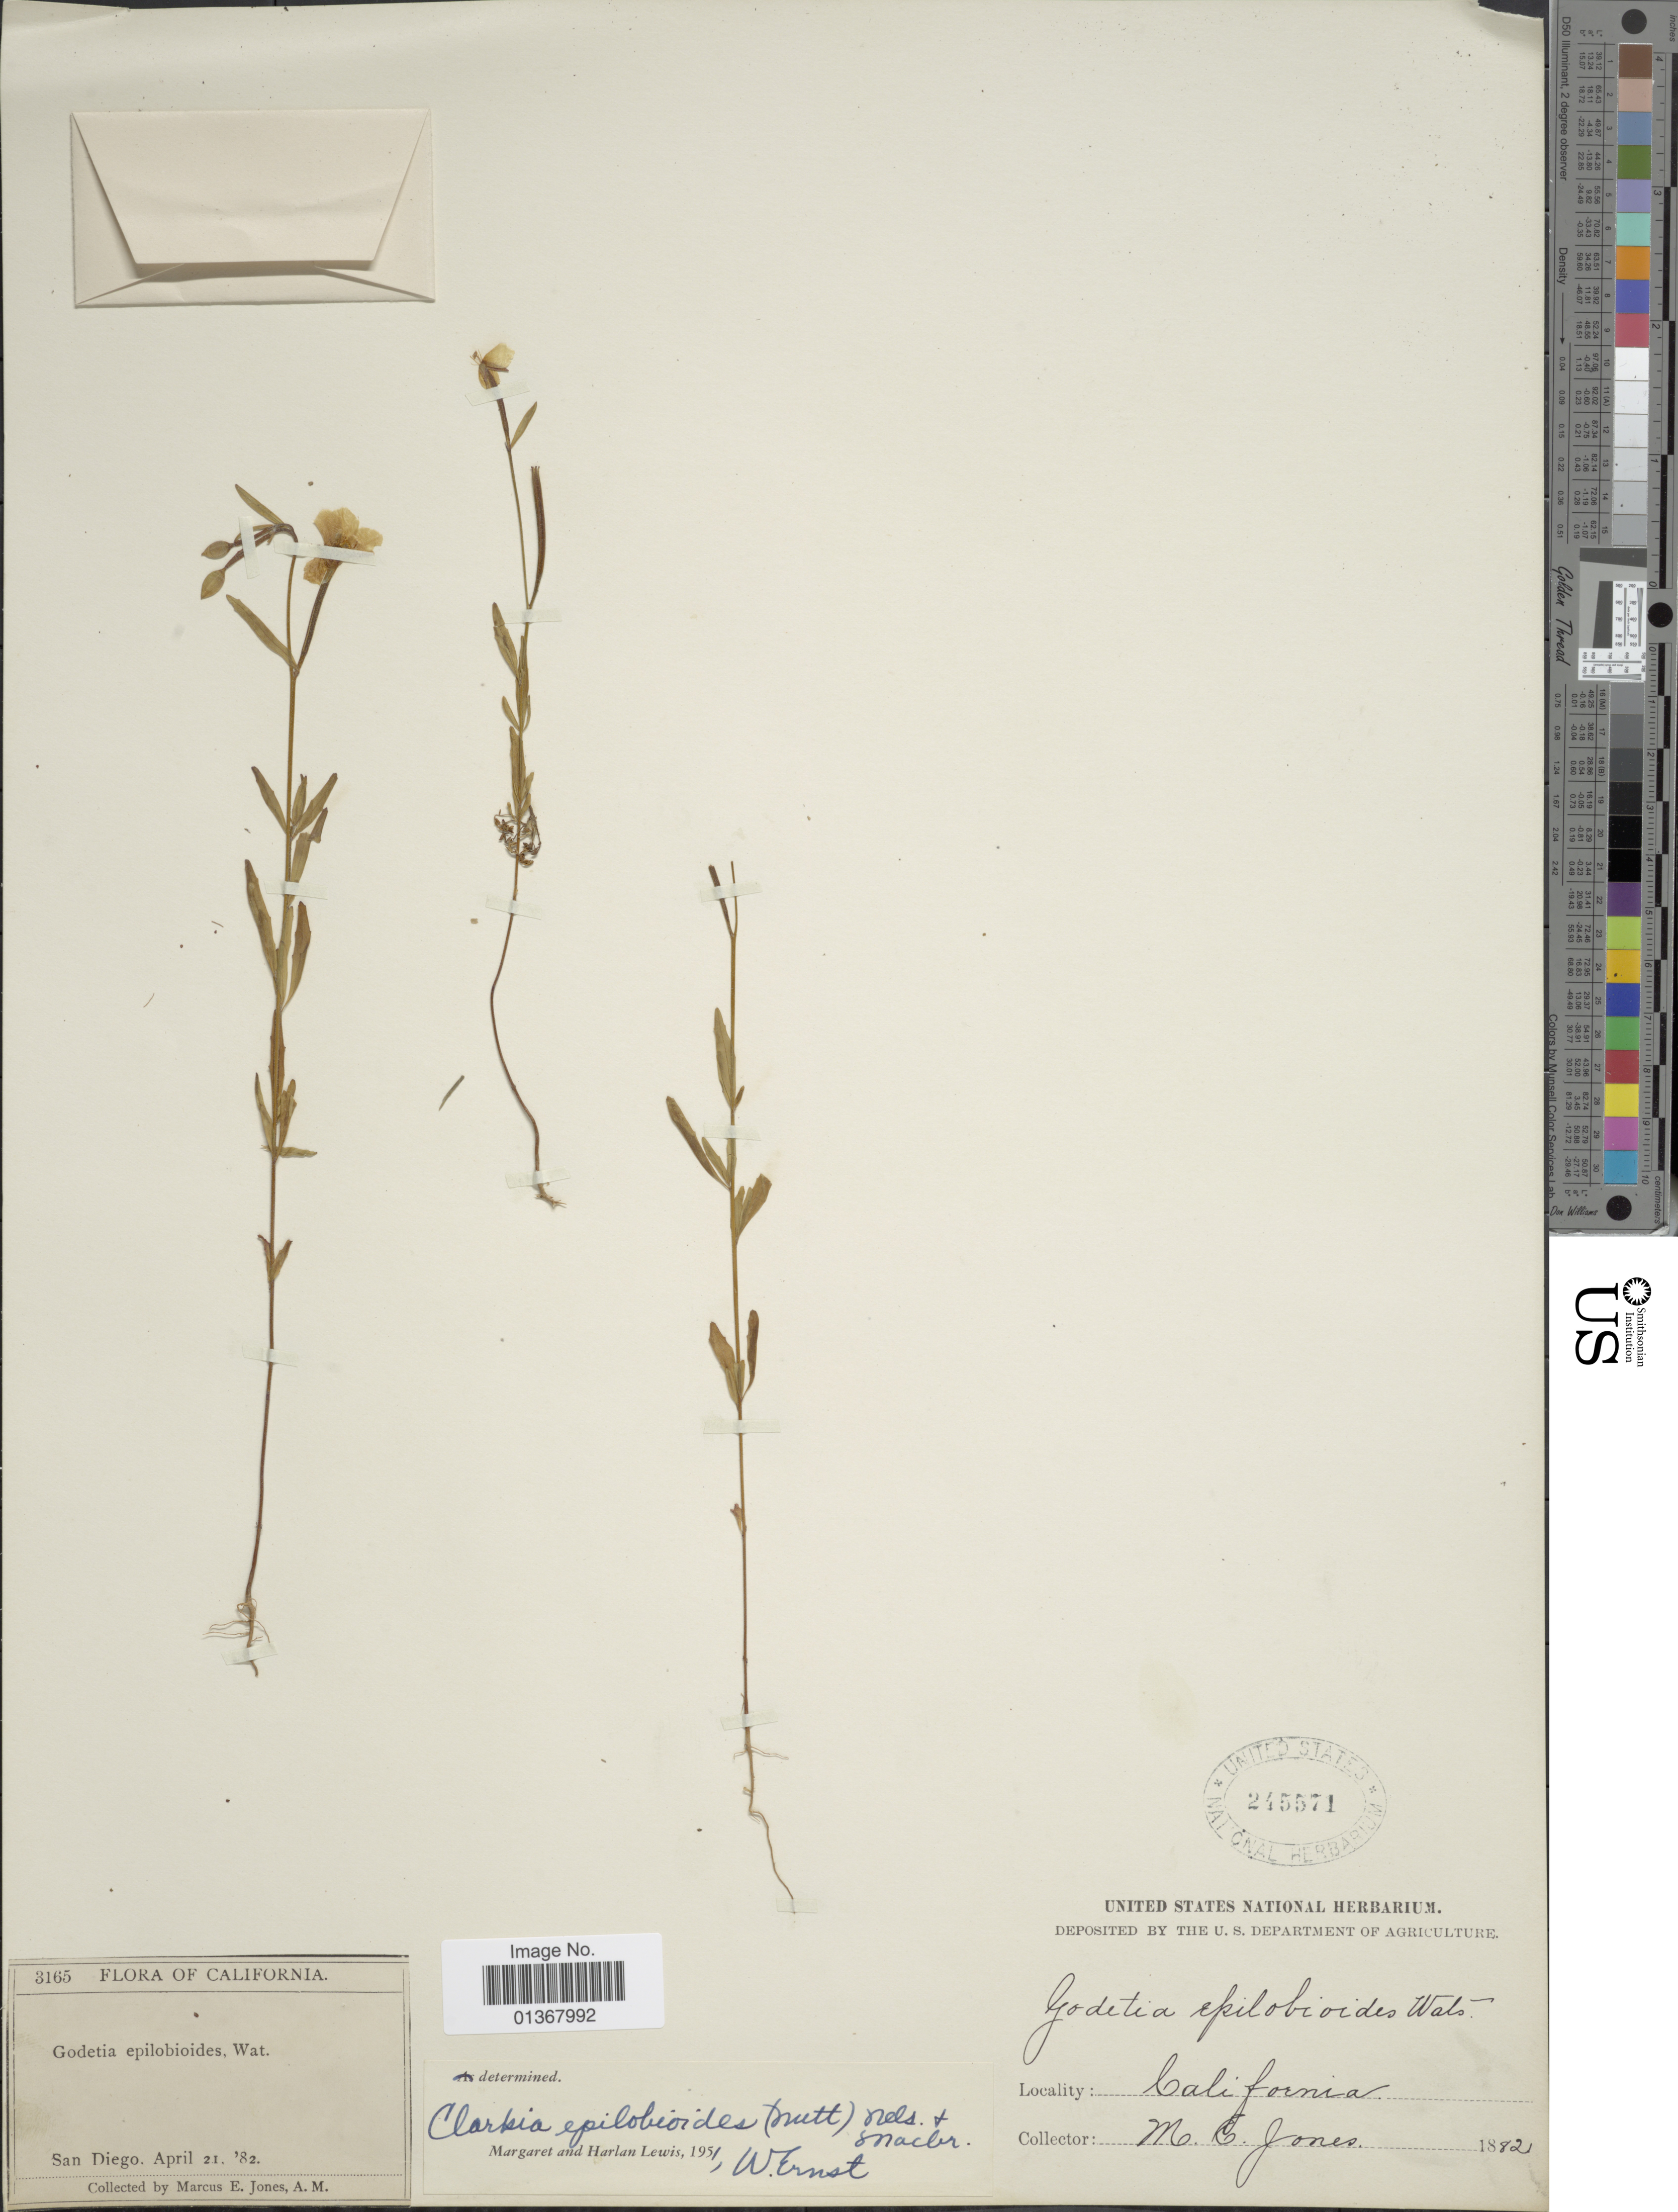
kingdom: Plantae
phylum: Tracheophyta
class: Magnoliopsida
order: Myrtales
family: Onagraceae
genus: Clarkia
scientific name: Clarkia epilobioides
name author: (Nutt. ex Torr. & A. Gray) A. Nelson & J.F. Macbr.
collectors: M. E. Jones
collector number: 3165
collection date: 1882-04-21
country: United States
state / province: California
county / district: San Diego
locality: San Diego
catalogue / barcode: US 245571